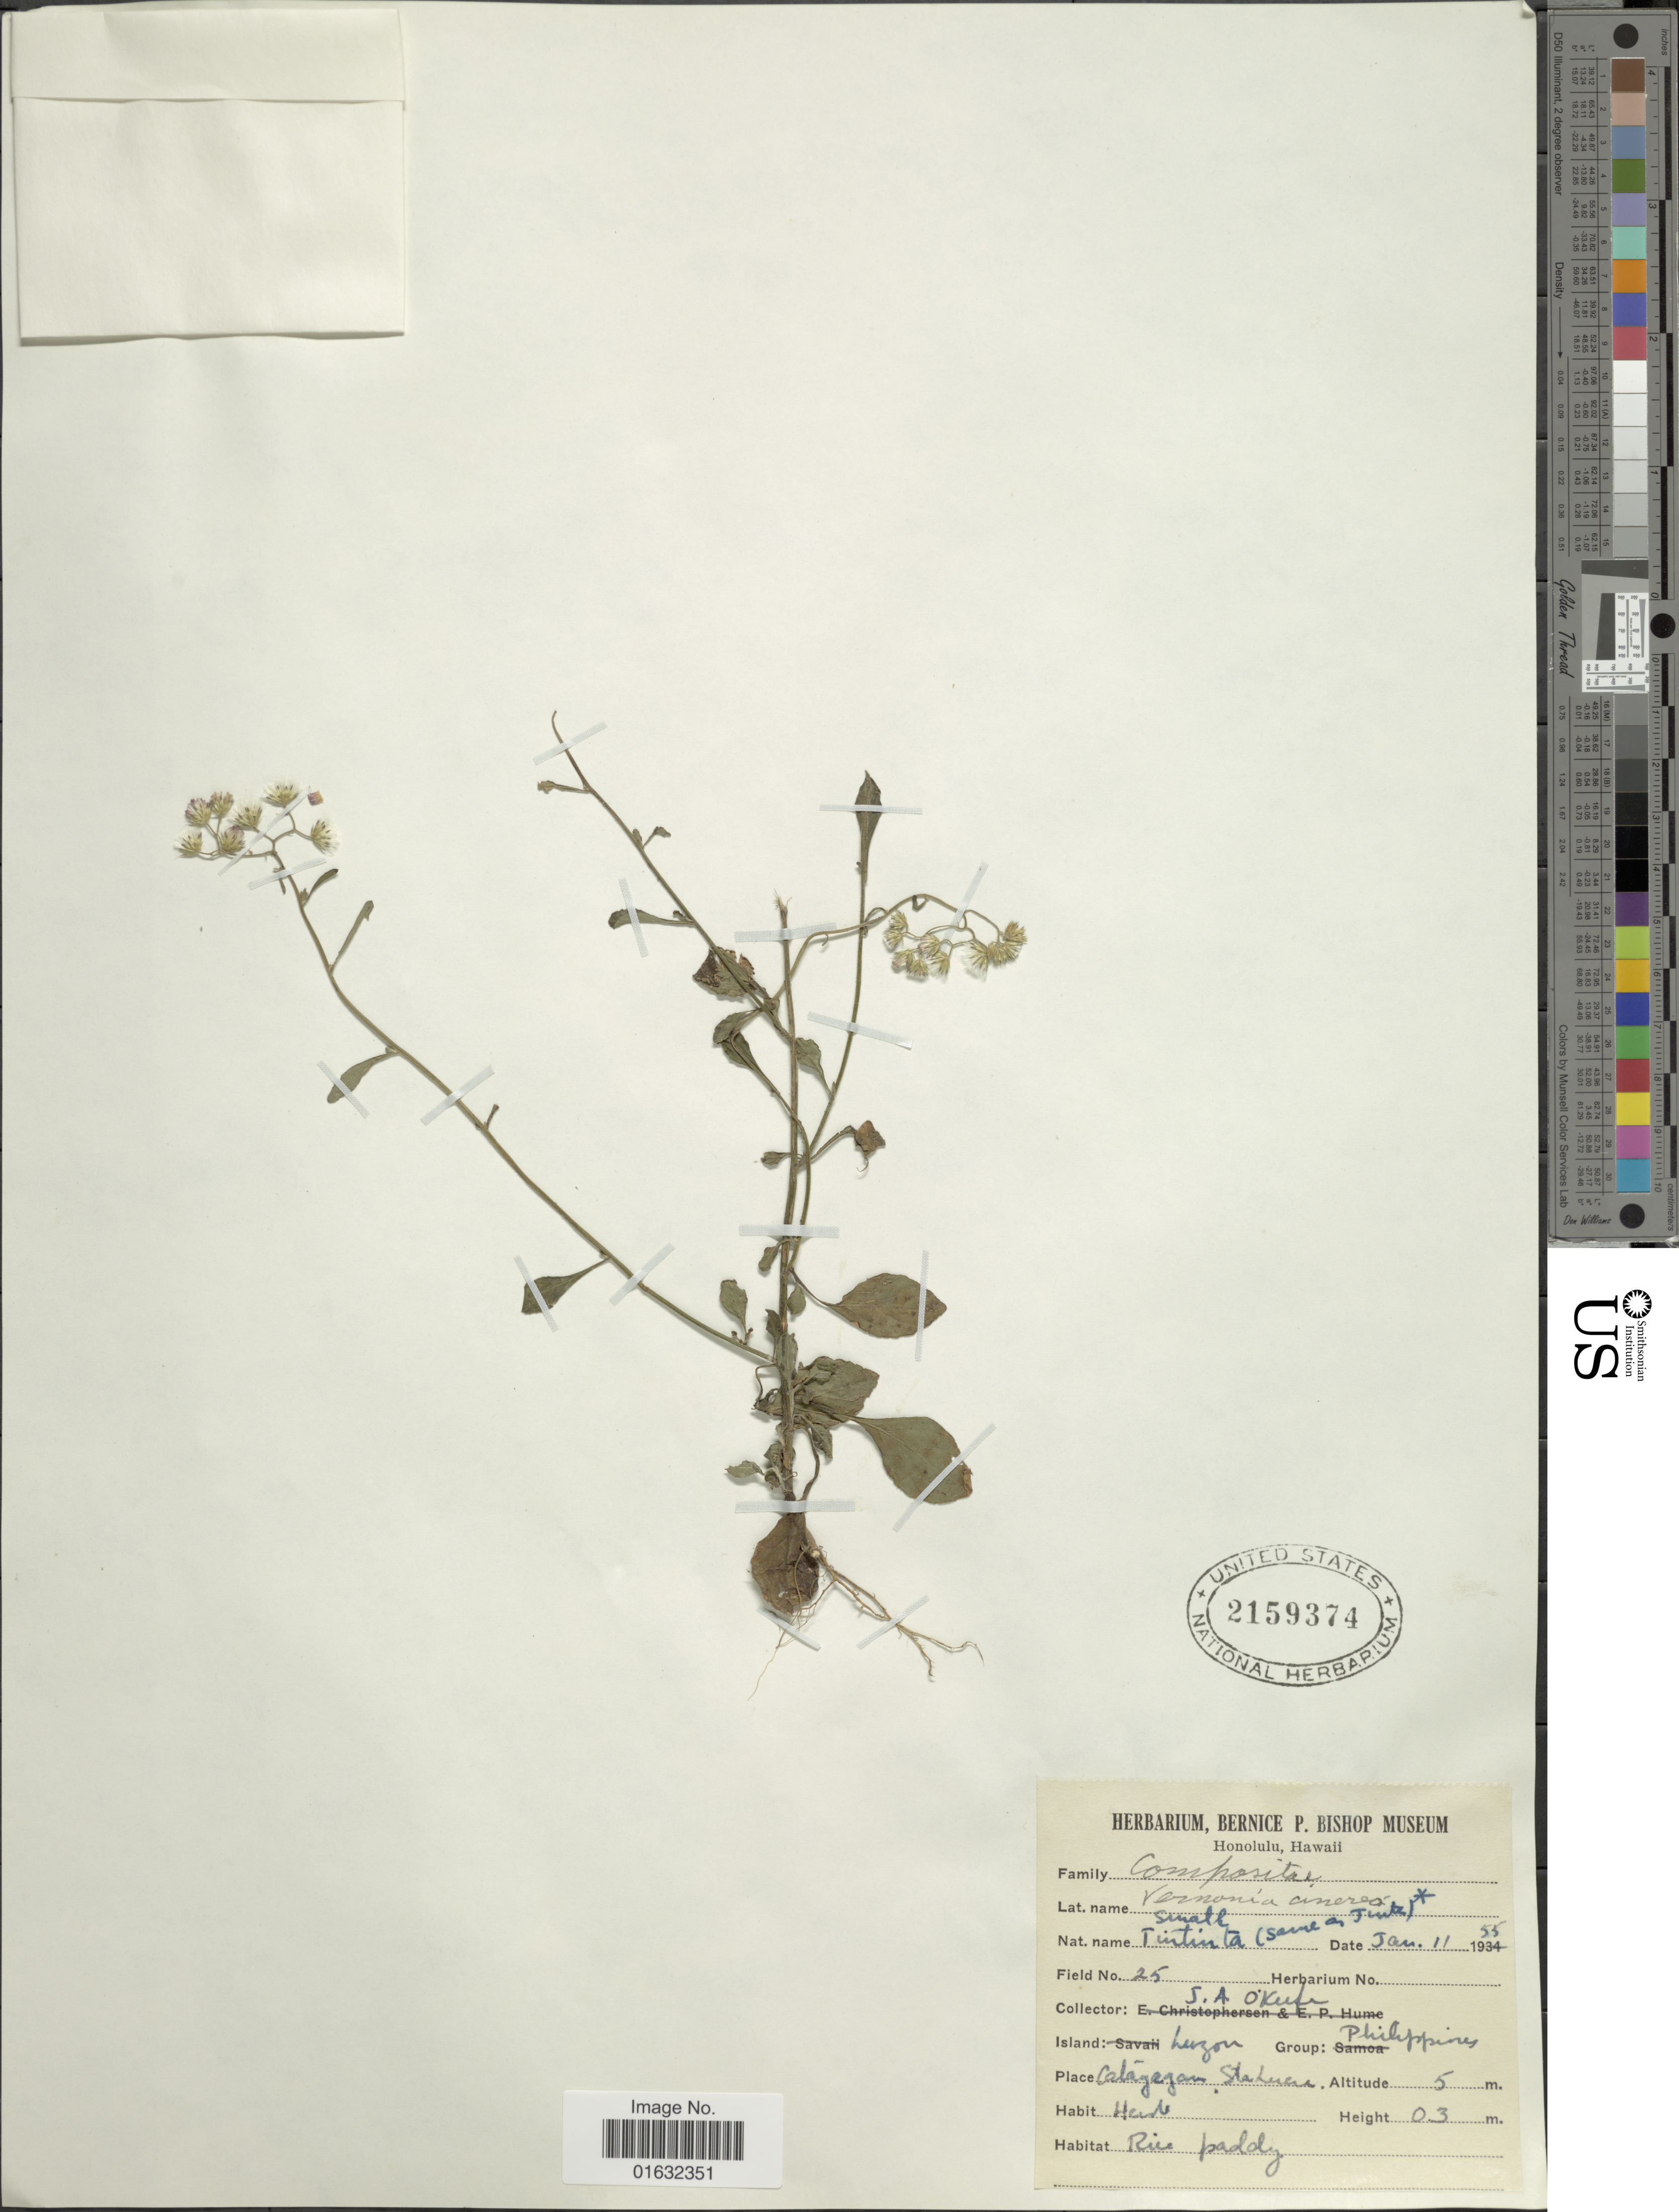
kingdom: Plantae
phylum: Tracheophyta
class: Magnoliopsida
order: Asterales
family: Asteraceae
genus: Cyanthillium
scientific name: Cyanthillium cinereum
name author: (L.) H. Rob.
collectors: J. O'Keefe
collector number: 25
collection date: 1955-01-11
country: Philippines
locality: Luzon, Calagegan Sta., Lucus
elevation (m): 5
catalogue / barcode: US 2159374